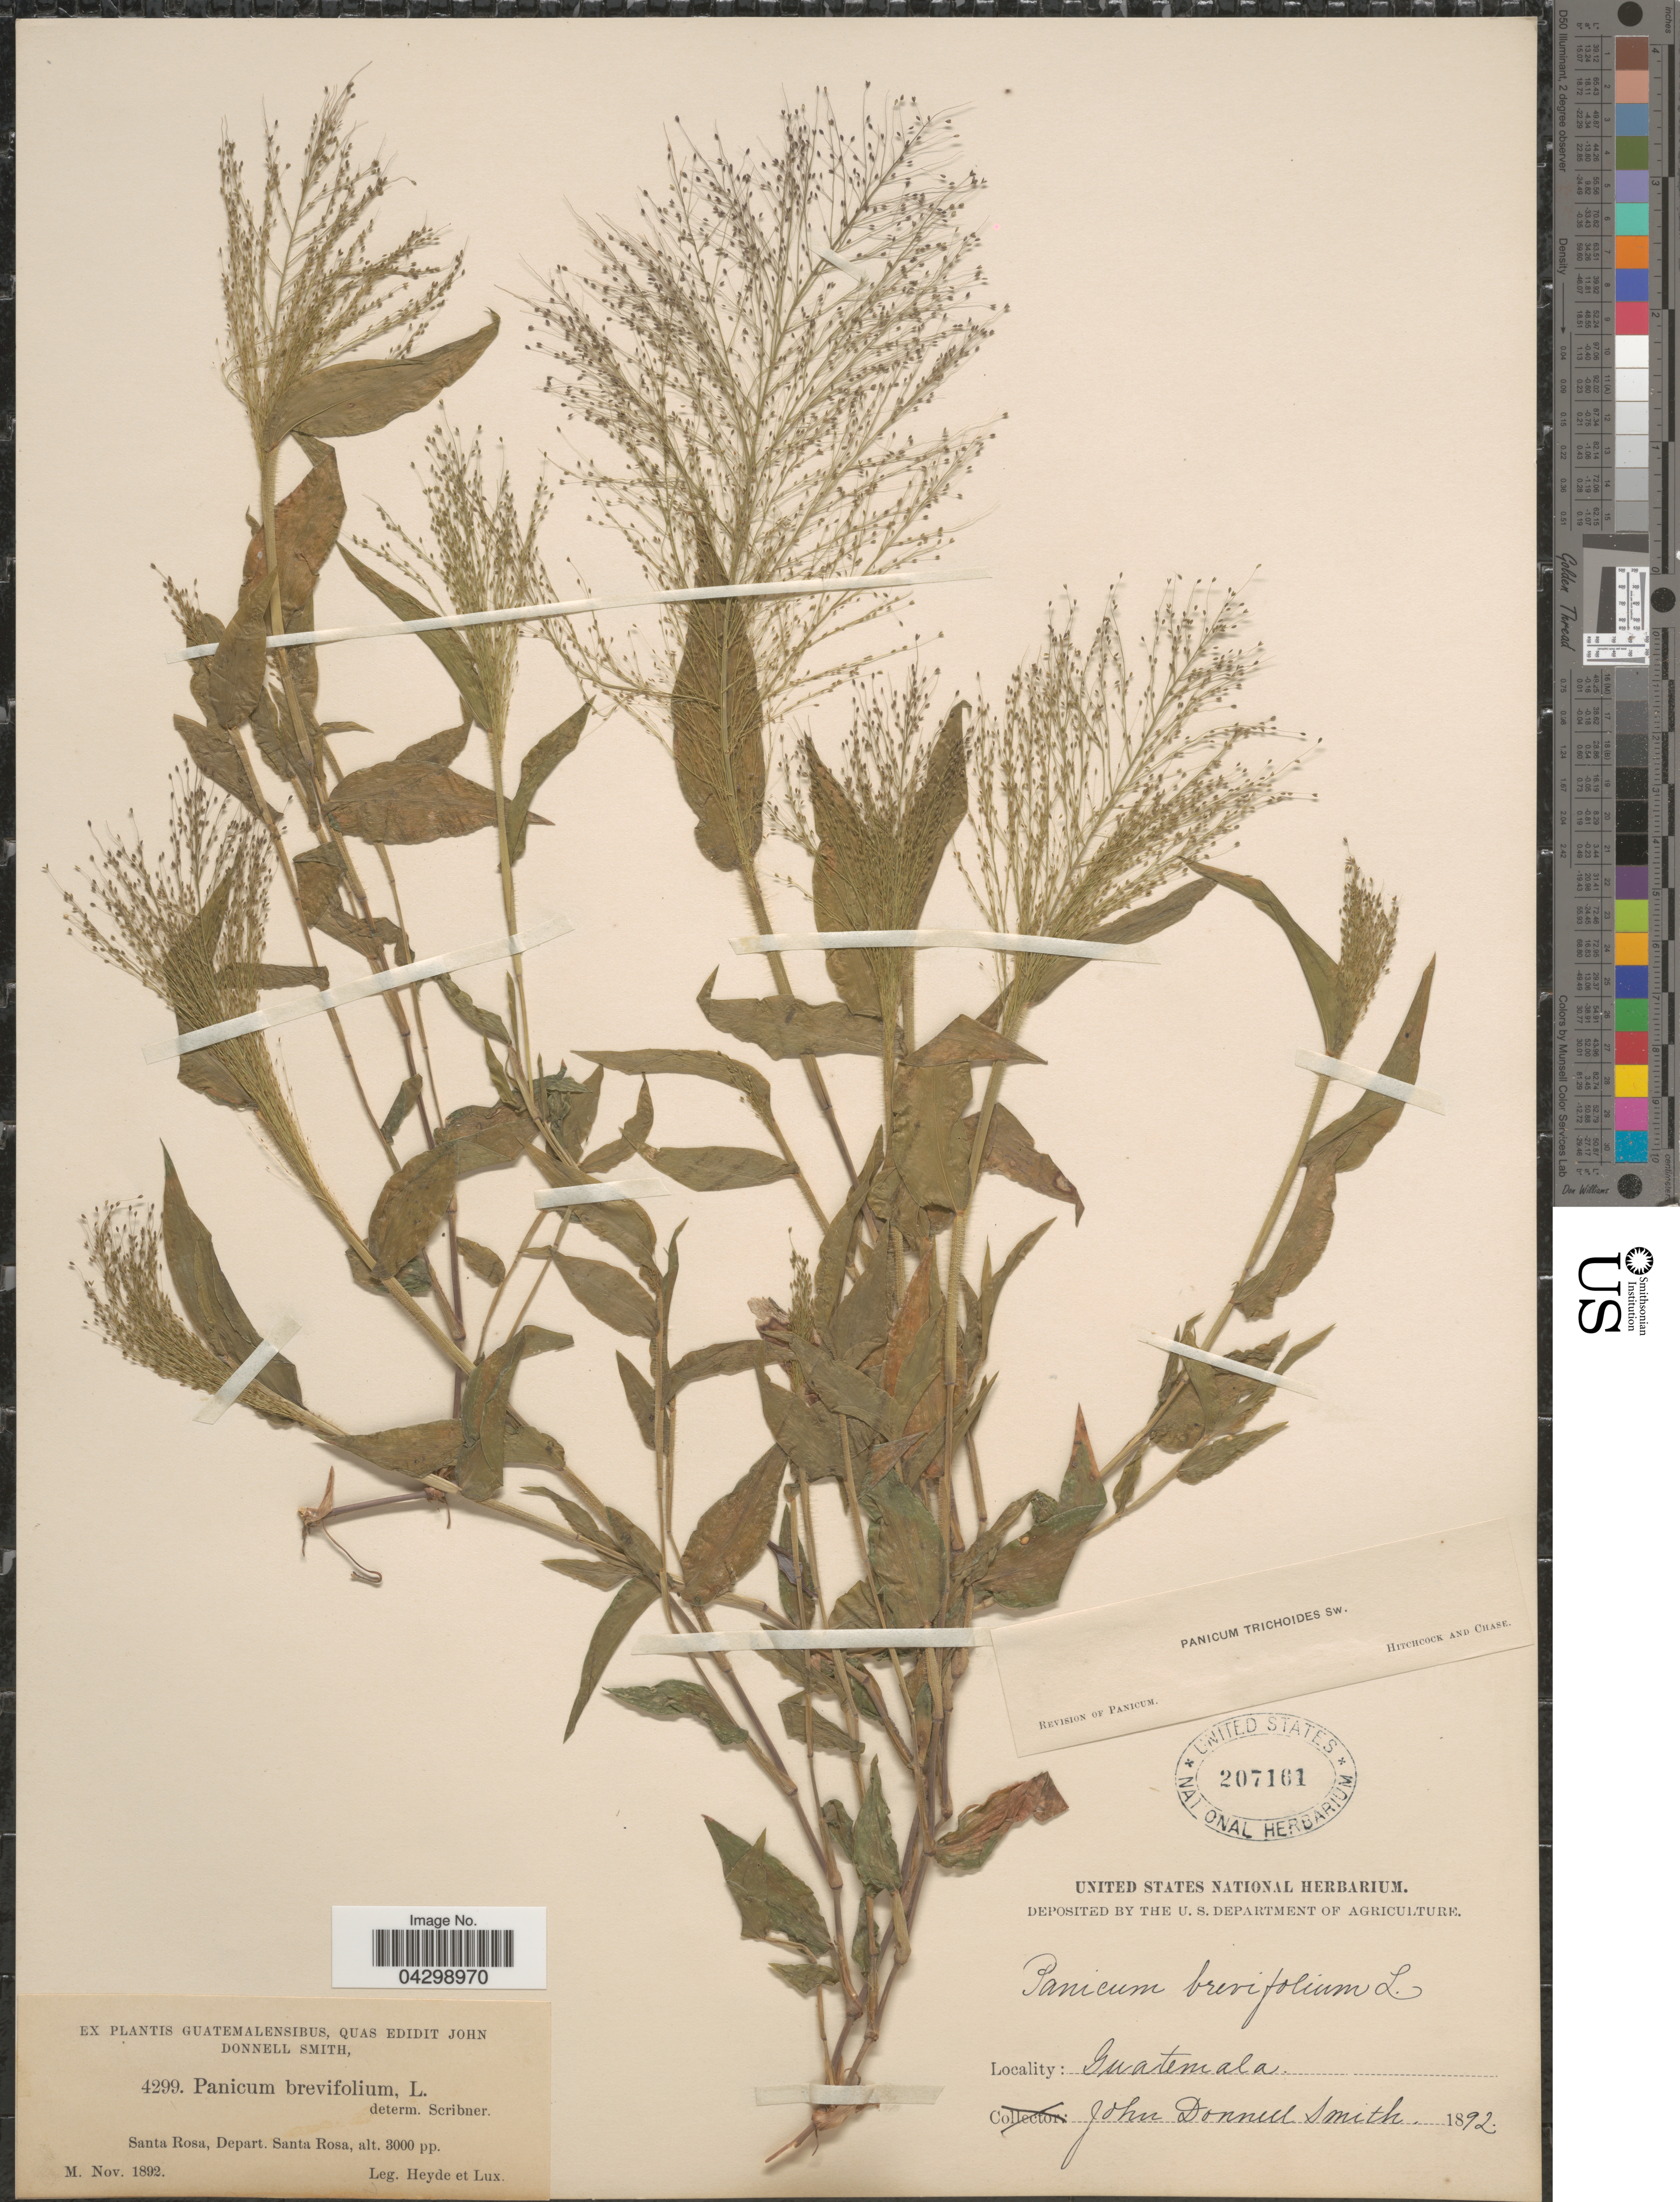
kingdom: Plantae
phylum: Tracheophyta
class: Liliopsida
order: Poales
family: Poaceae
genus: Panicum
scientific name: Panicum trichoides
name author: Sw.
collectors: Heyde & Lux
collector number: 4299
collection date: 1892-11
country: Guatemala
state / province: Santa Rosa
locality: Santa Rosa, Depart. Santa Rosa.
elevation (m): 914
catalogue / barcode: US 207161